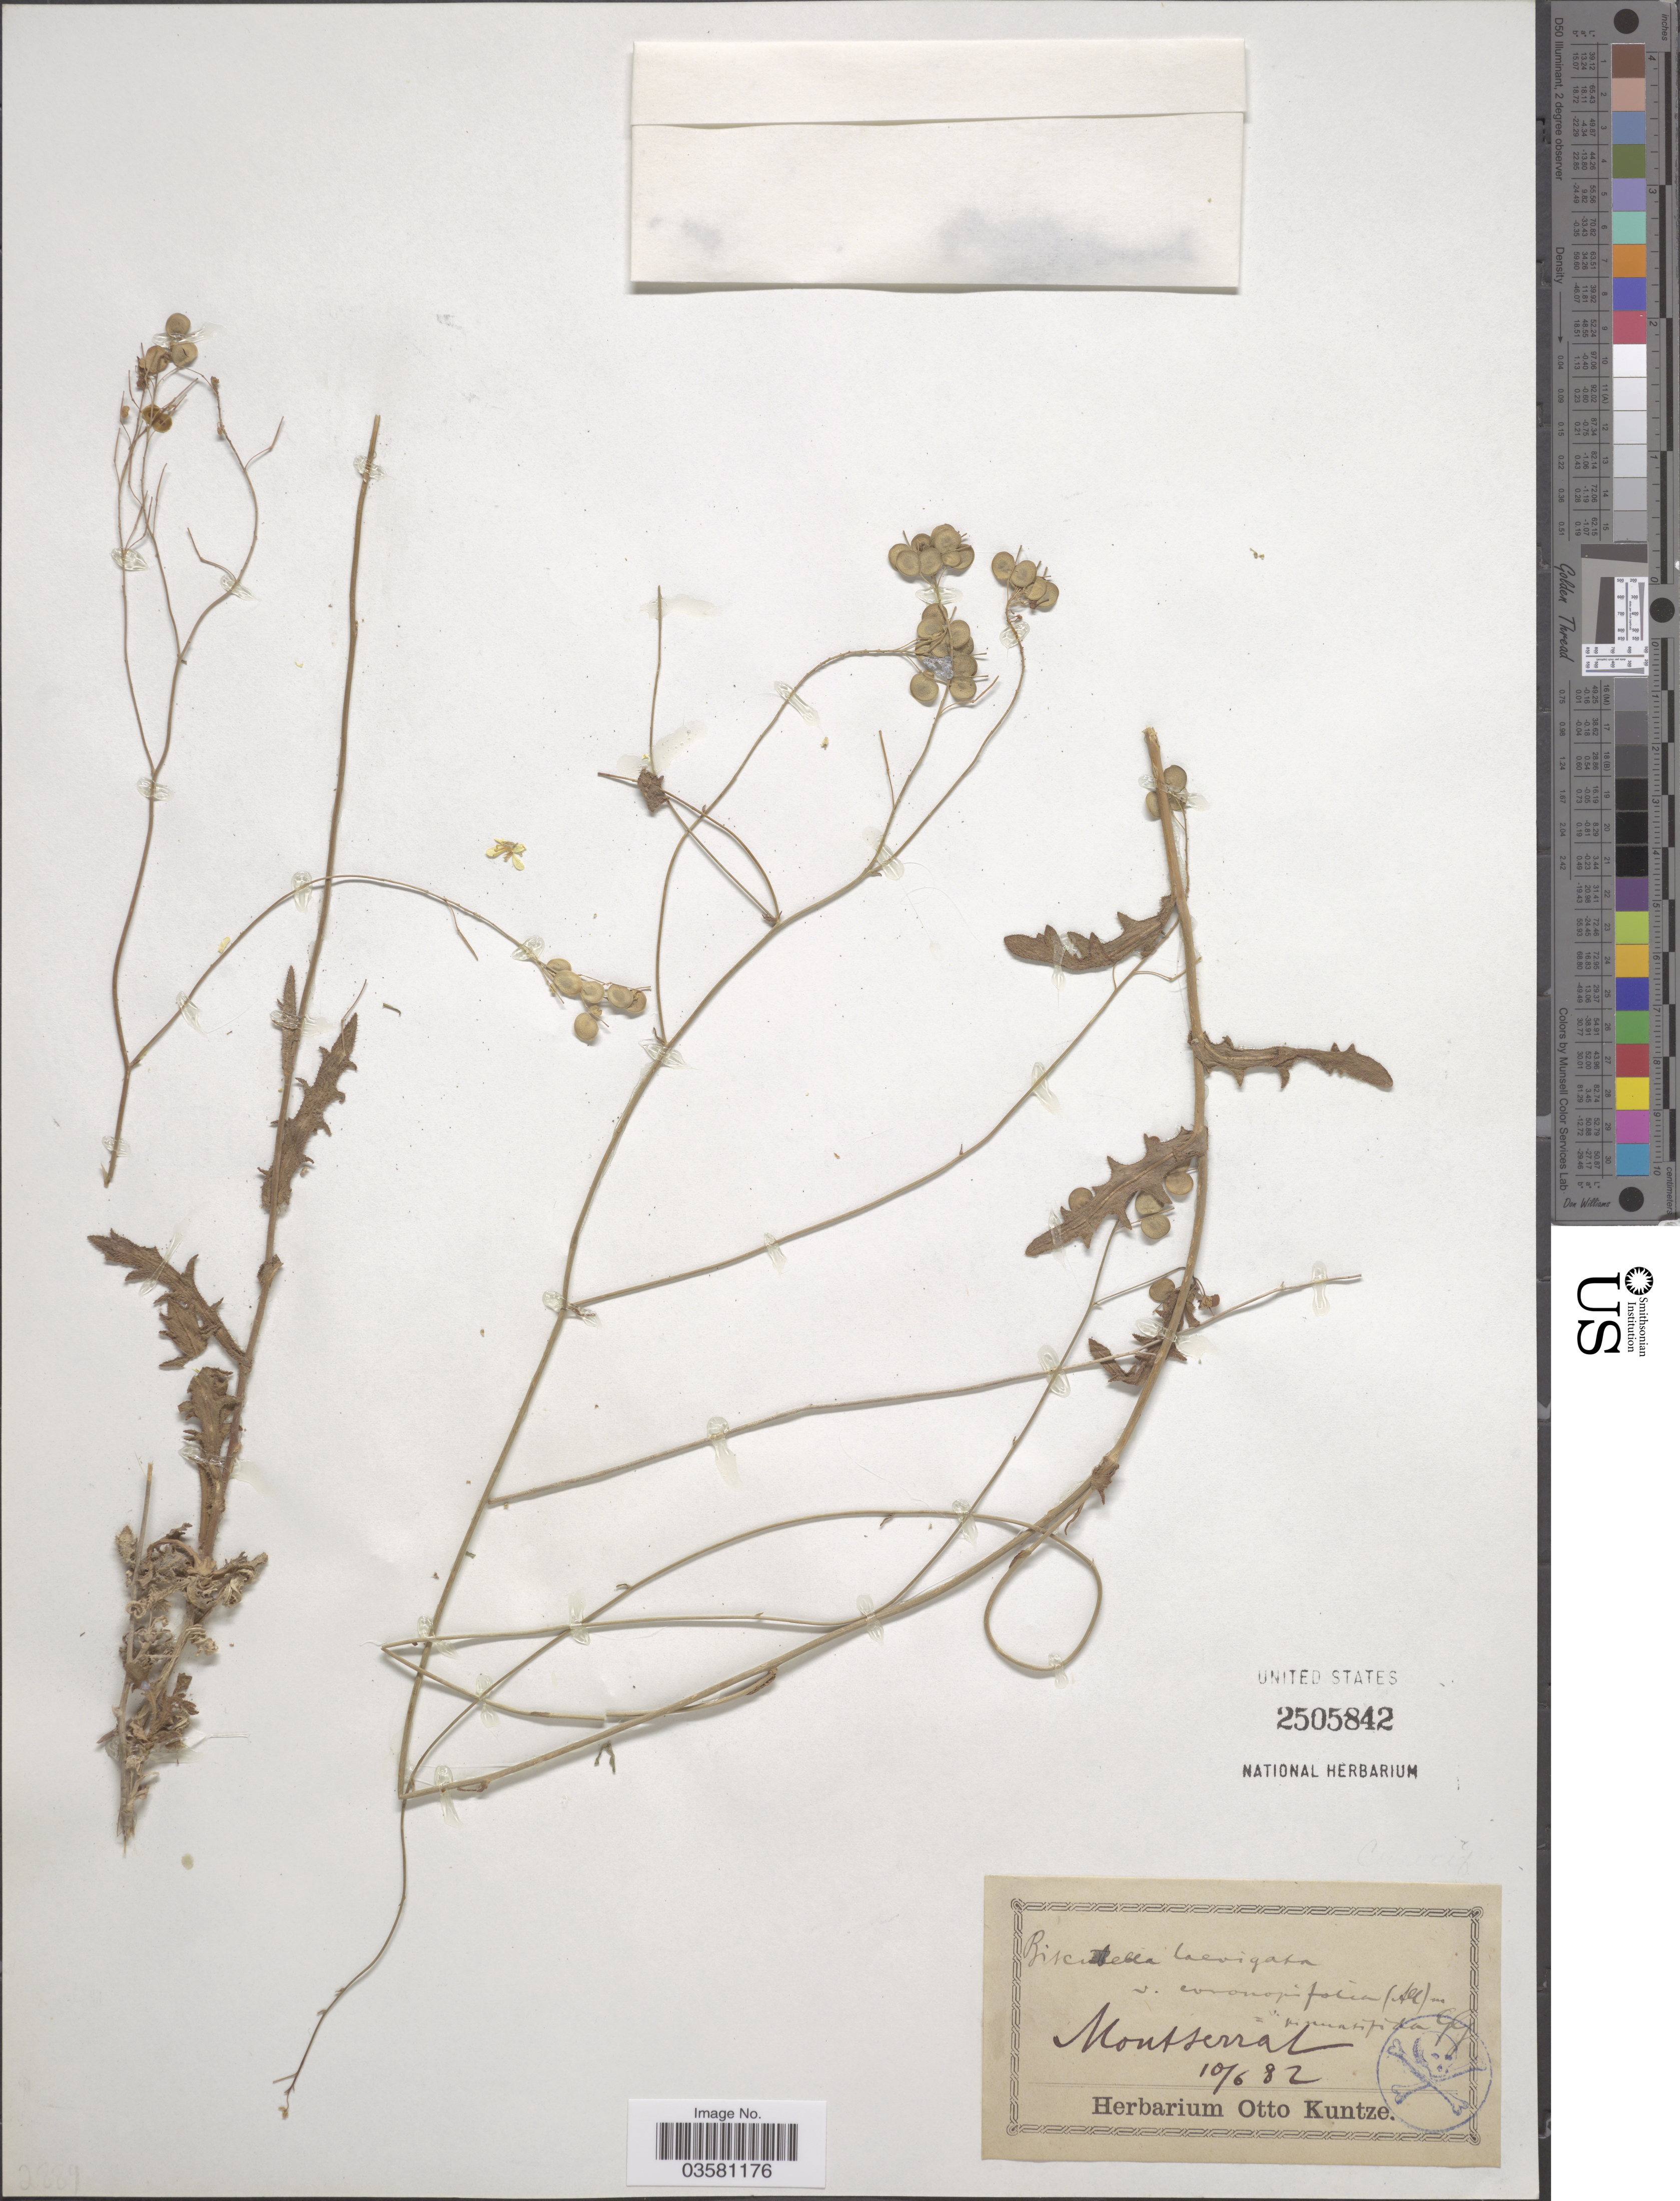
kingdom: Plantae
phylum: Tracheophyta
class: Magnoliopsida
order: Brassicales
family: Brassicaceae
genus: Biscutella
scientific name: Biscutella laevigata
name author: L.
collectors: ex herb. Otto Kuntze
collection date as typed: Transcribed d/m/y: 10/6/82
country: Spain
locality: Montserrat.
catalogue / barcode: US 2505842